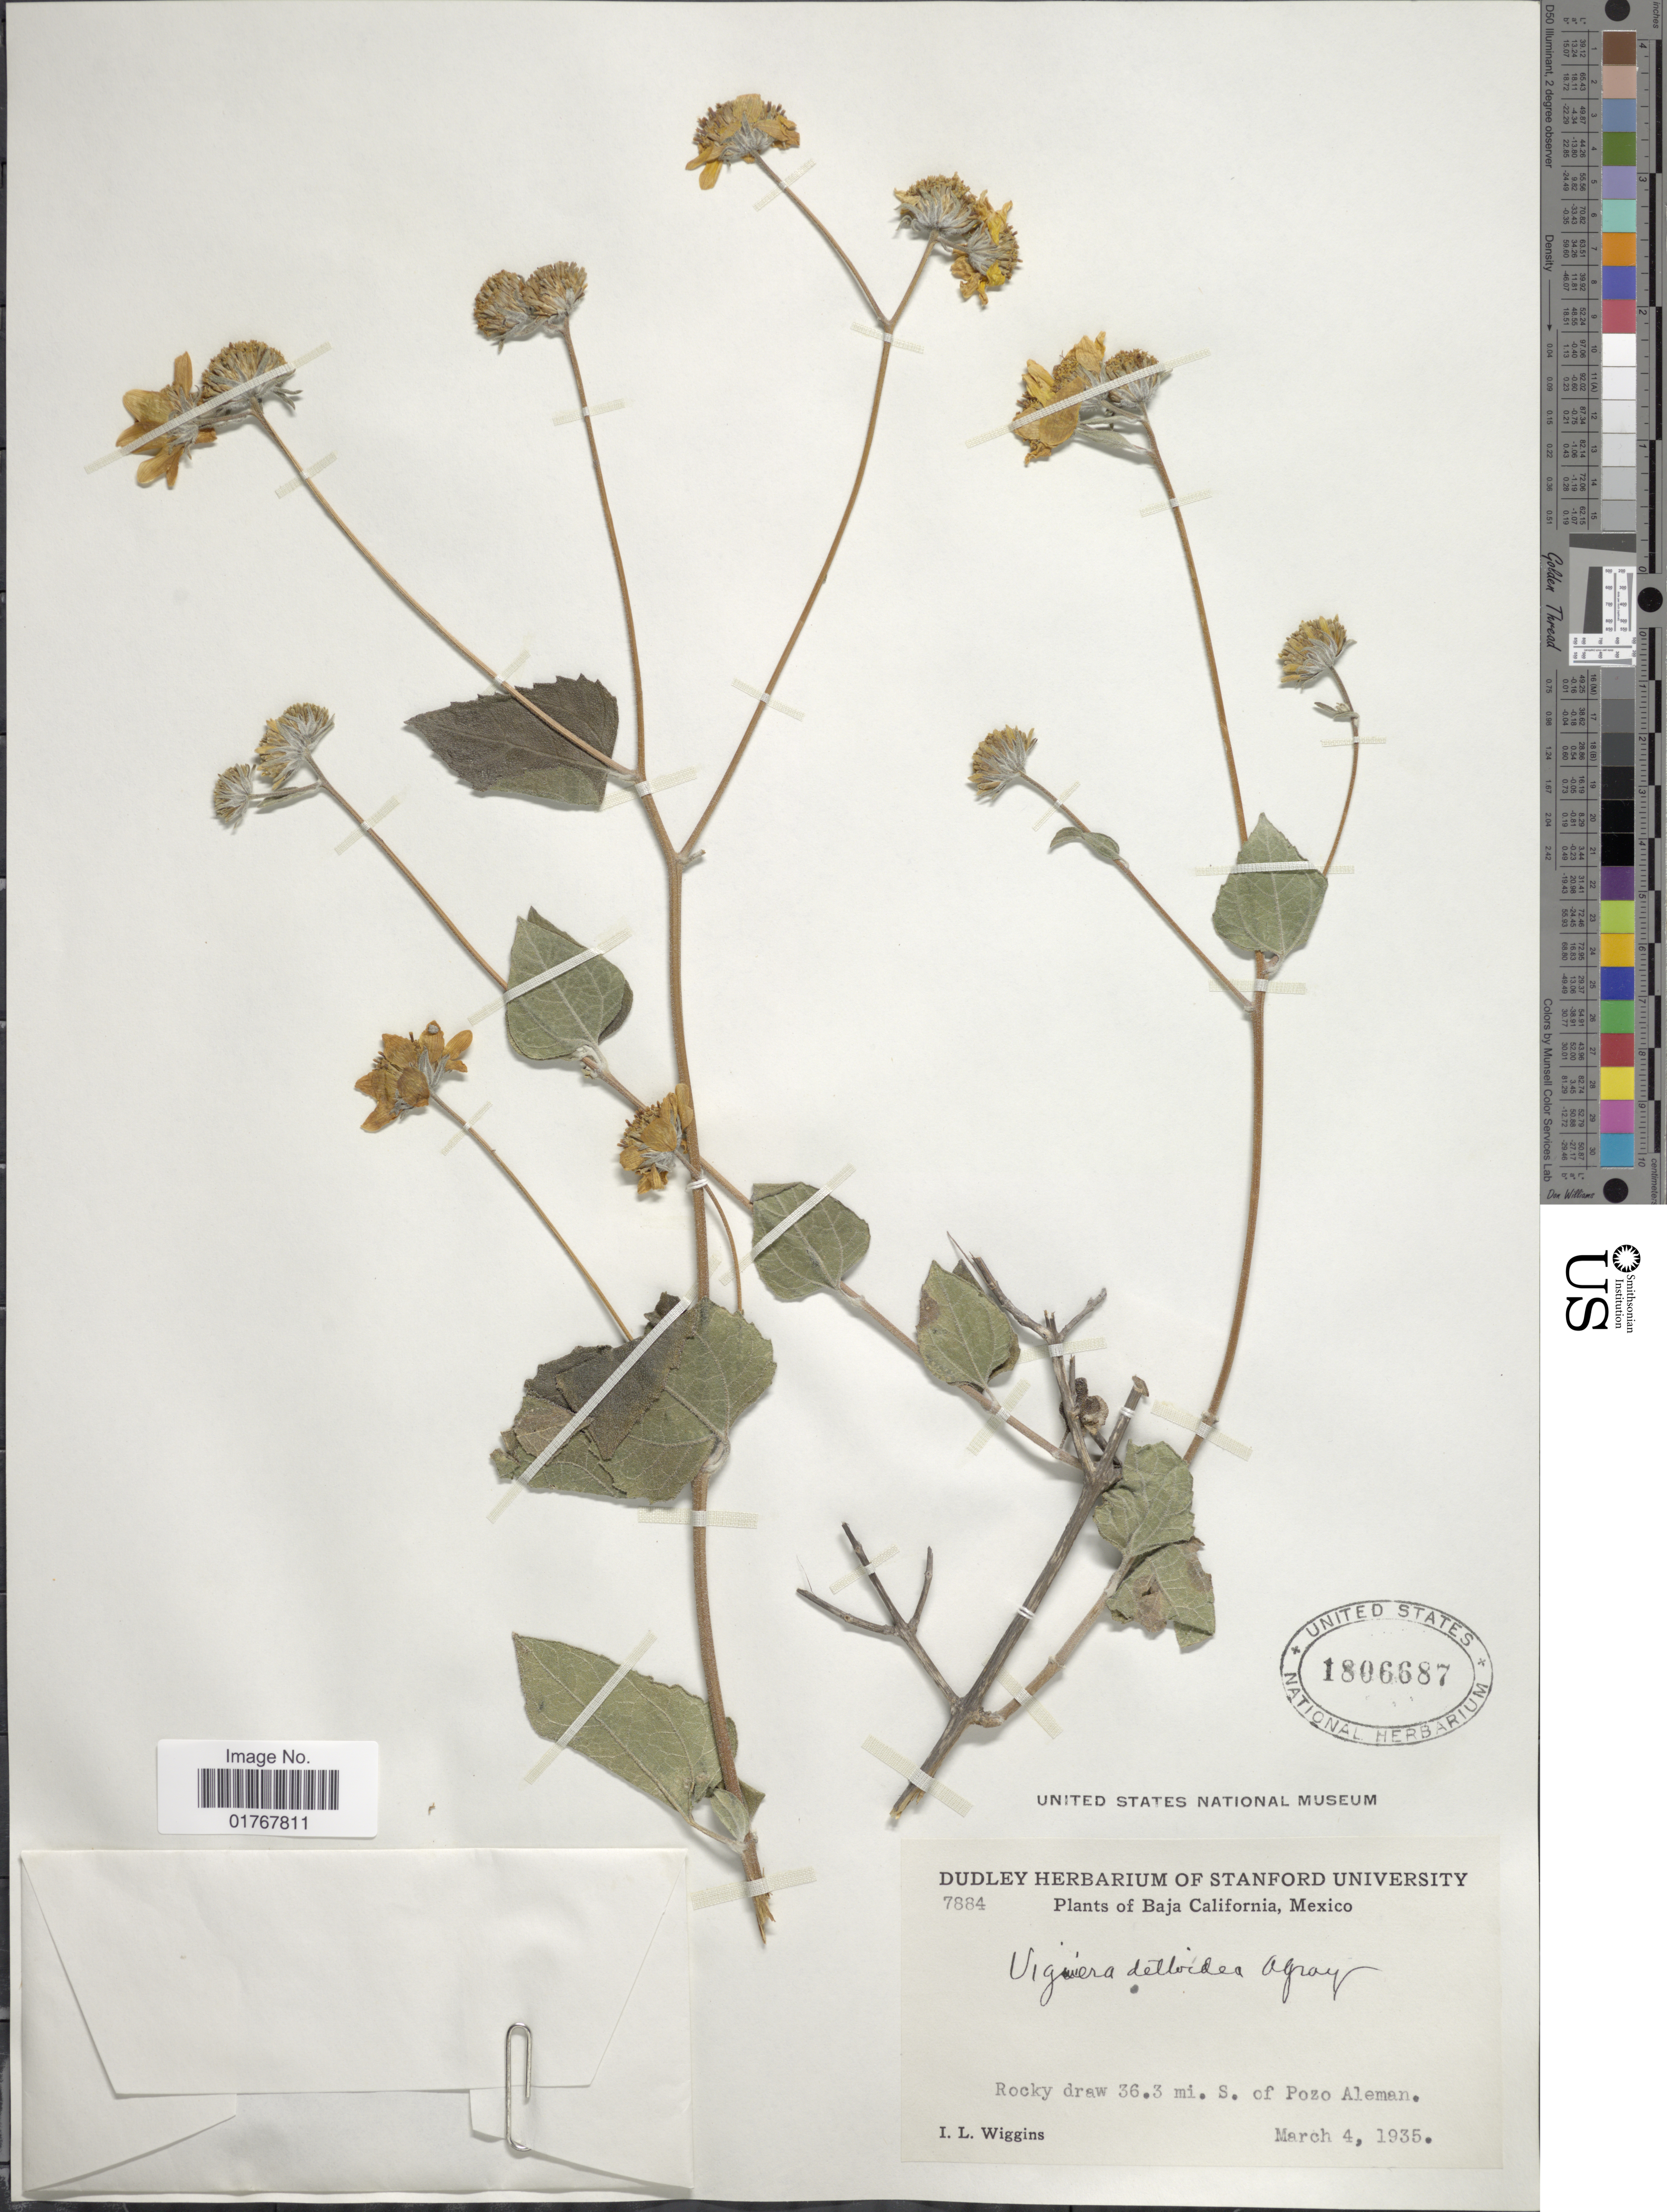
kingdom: Plantae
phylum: Tracheophyta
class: Magnoliopsida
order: Asterales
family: Asteraceae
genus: Viguiera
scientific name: Viguiera deltoidea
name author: A. Gray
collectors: I. L. Wiggins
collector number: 7884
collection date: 1935-03-04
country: Mexico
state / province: Baja California Sur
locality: Rocky draw 36.3 mi S of Pozo Aleman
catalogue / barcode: US 1806687